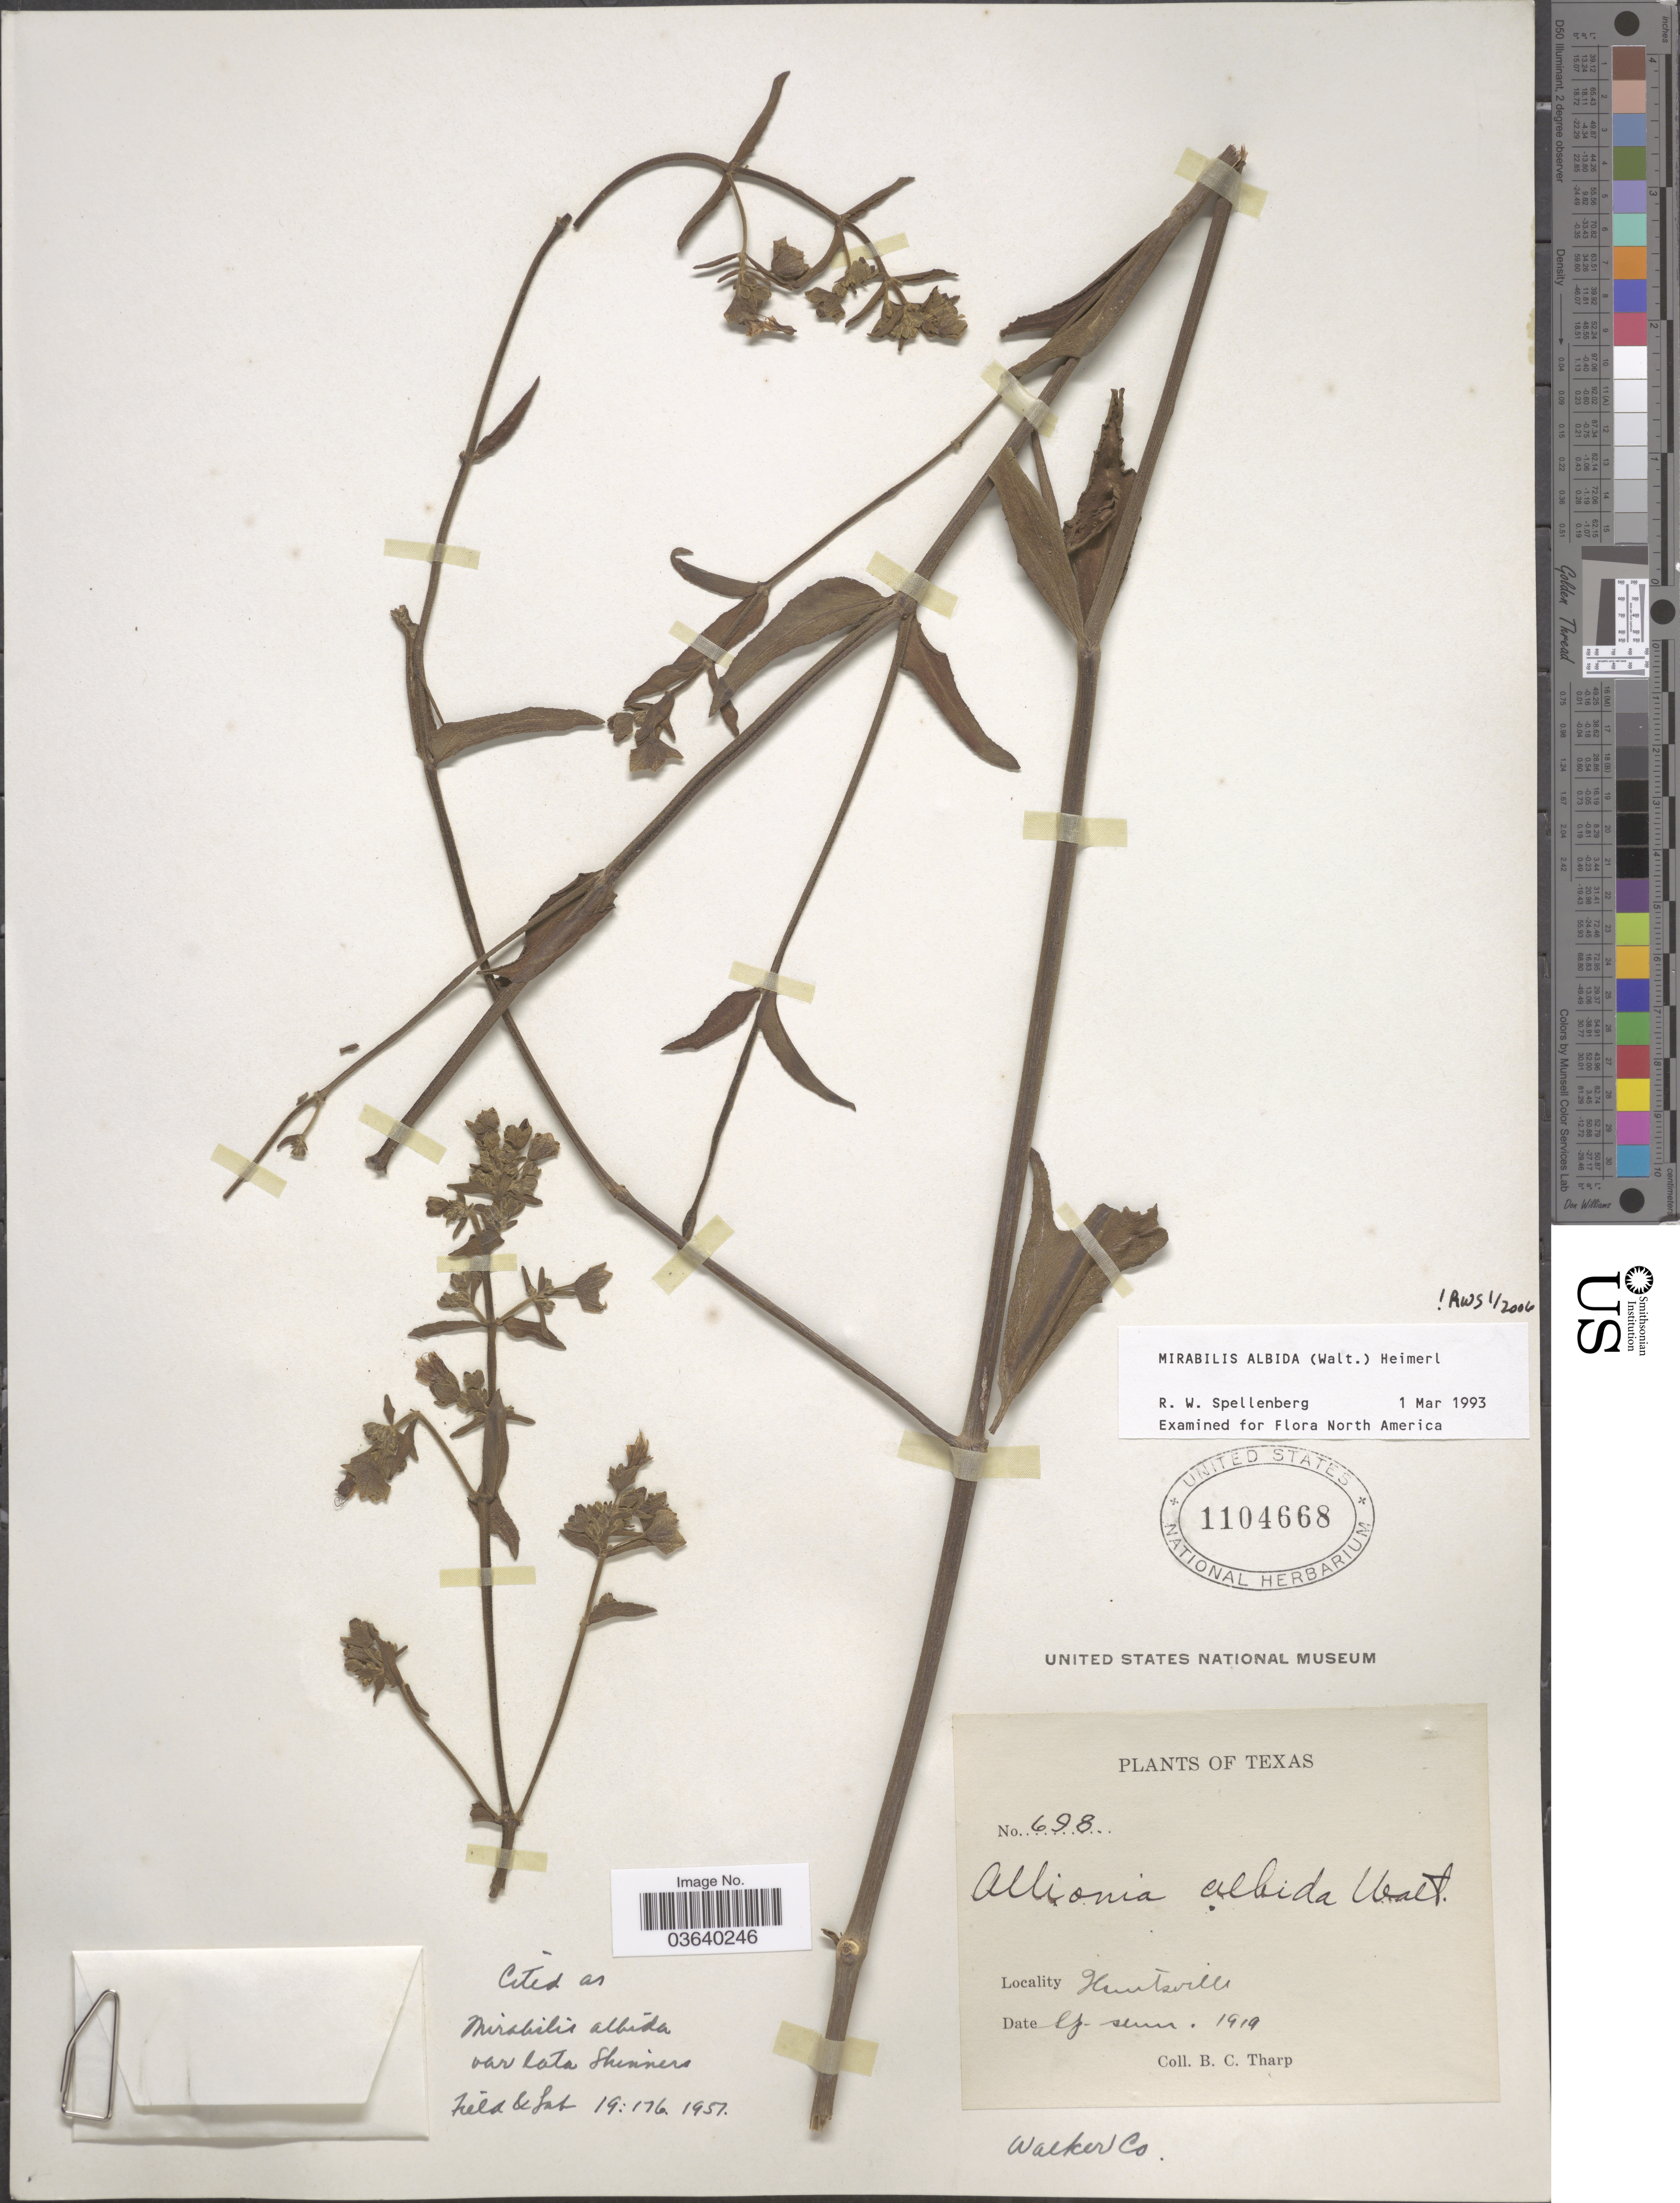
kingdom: Plantae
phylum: Tracheophyta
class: Magnoliopsida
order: Caryophyllales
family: Nyctaginaceae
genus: Mirabilis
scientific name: Mirabilis albida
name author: (Walter) Heimerl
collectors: B. C. Tharp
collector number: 698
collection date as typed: Sp. sem. 1919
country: United States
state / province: Texas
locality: Huntsville. Walker Co.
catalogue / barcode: US 1104668